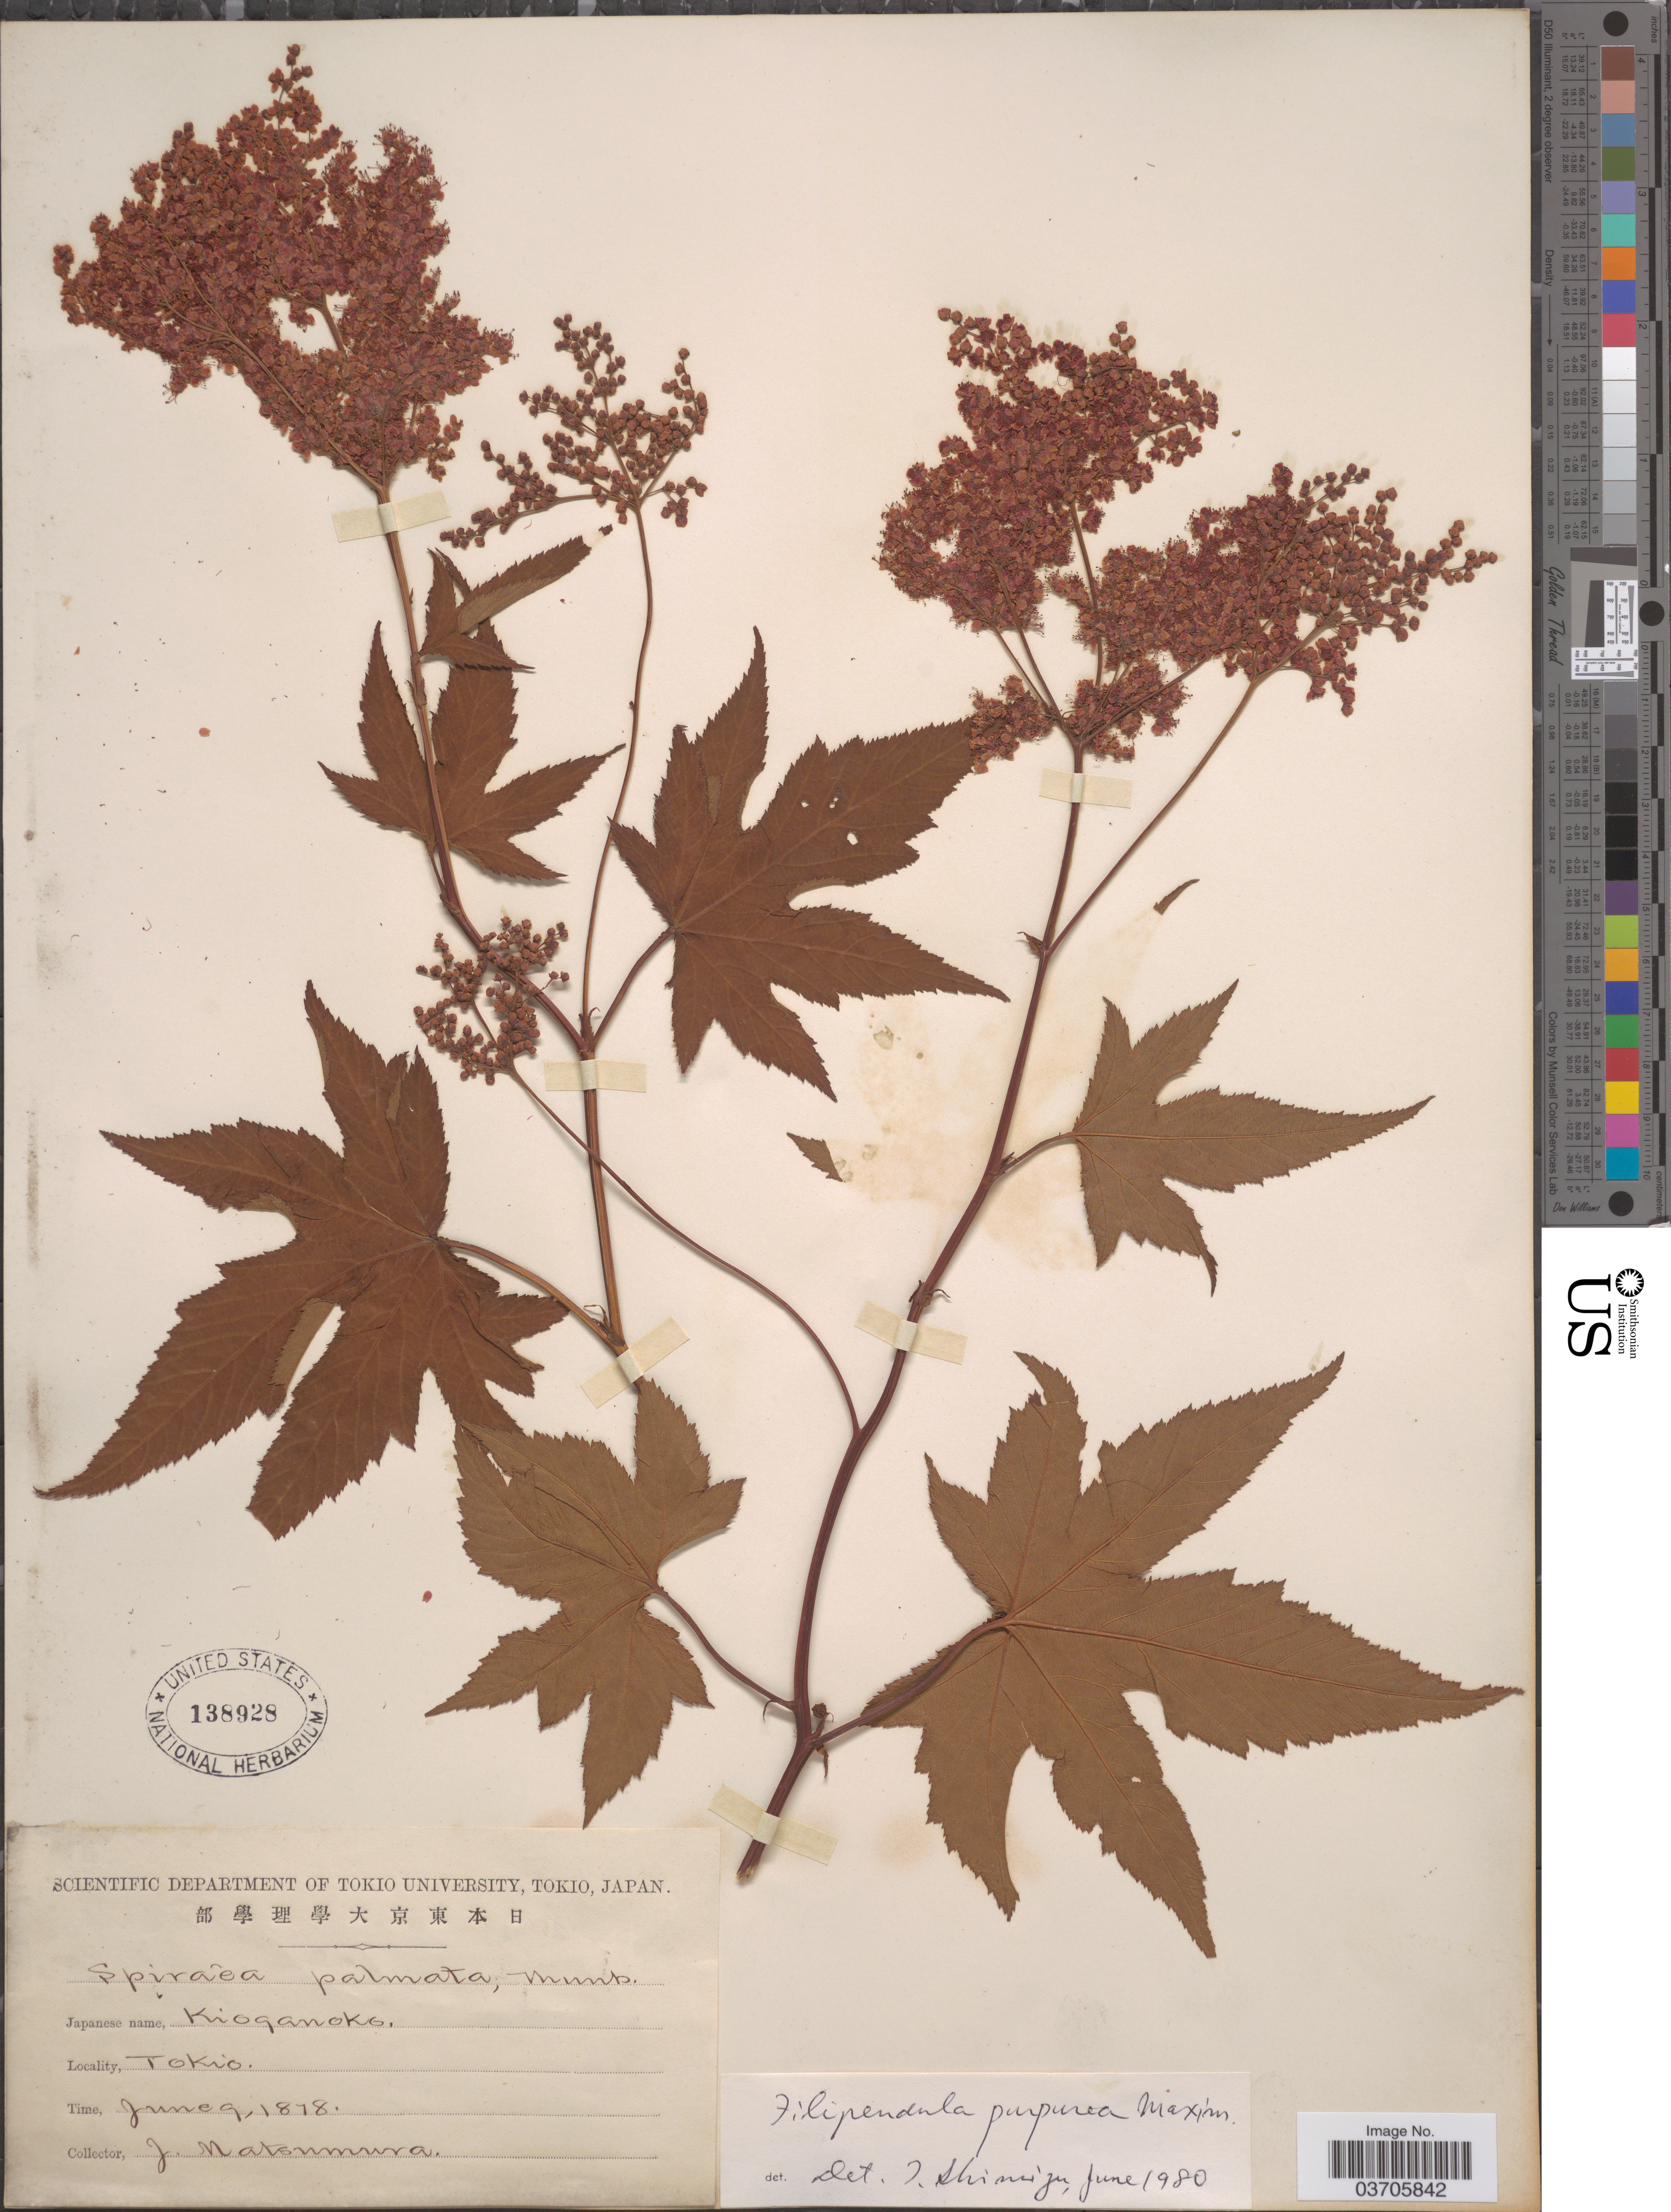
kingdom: Plantae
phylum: Tracheophyta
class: Magnoliopsida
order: Rosales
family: Rosaceae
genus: Filipendula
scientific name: Filipendula purpurea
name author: Maxim.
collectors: J. Matsumura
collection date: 1878-06-09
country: Japan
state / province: Tokyo, Federal City of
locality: Tokio.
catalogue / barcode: US 138928